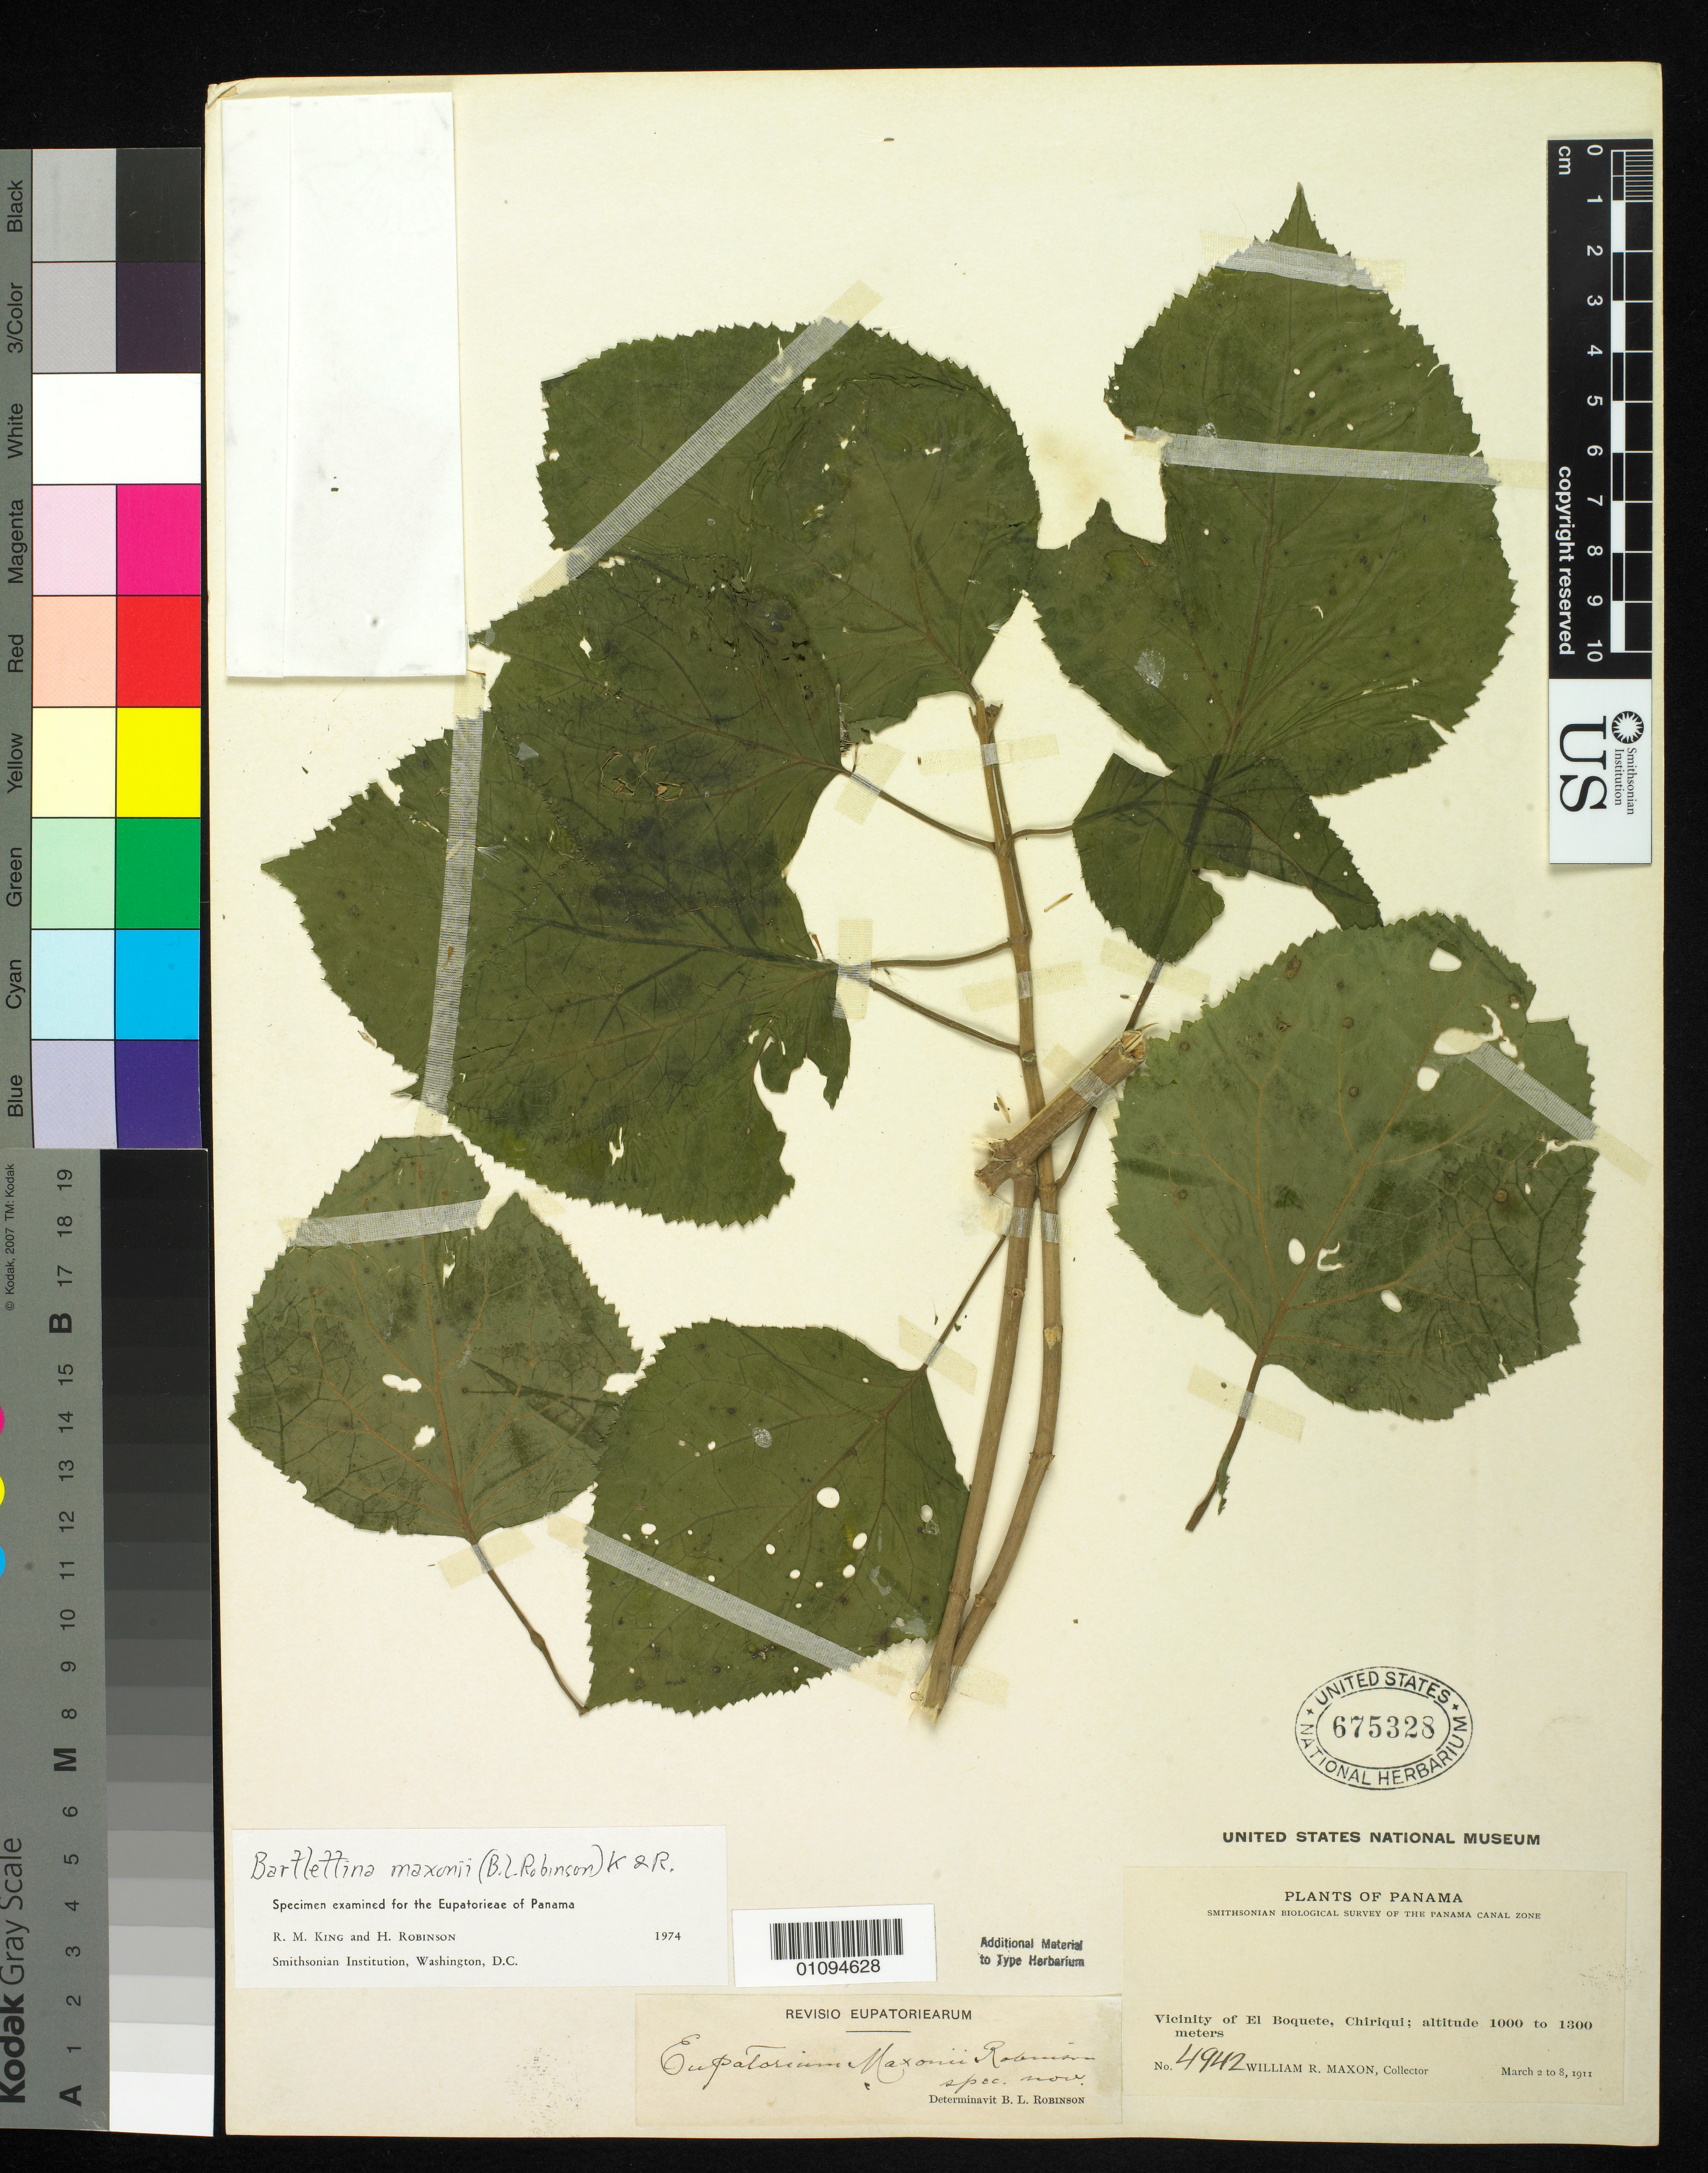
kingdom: Plantae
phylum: Tracheophyta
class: Magnoliopsida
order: Asterales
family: Asteraceae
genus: Eupatorium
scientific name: Eupatorium maxonii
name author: B.L. Rob.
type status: Holotype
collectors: W. R. Maxon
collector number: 4942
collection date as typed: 02 Mar 1911 to 08 Mar 1911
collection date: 1911-03-02/1911-03-08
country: Panama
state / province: Chiriquí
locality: Vicinity of el Boquete.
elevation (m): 1000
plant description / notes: Protologue specifies "TYPE" at US; two sheets with consecutive sheets numbers (USNH 675327 & 675328) probably to be interpreted as holotype on 2 sheets.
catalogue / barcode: US 675328